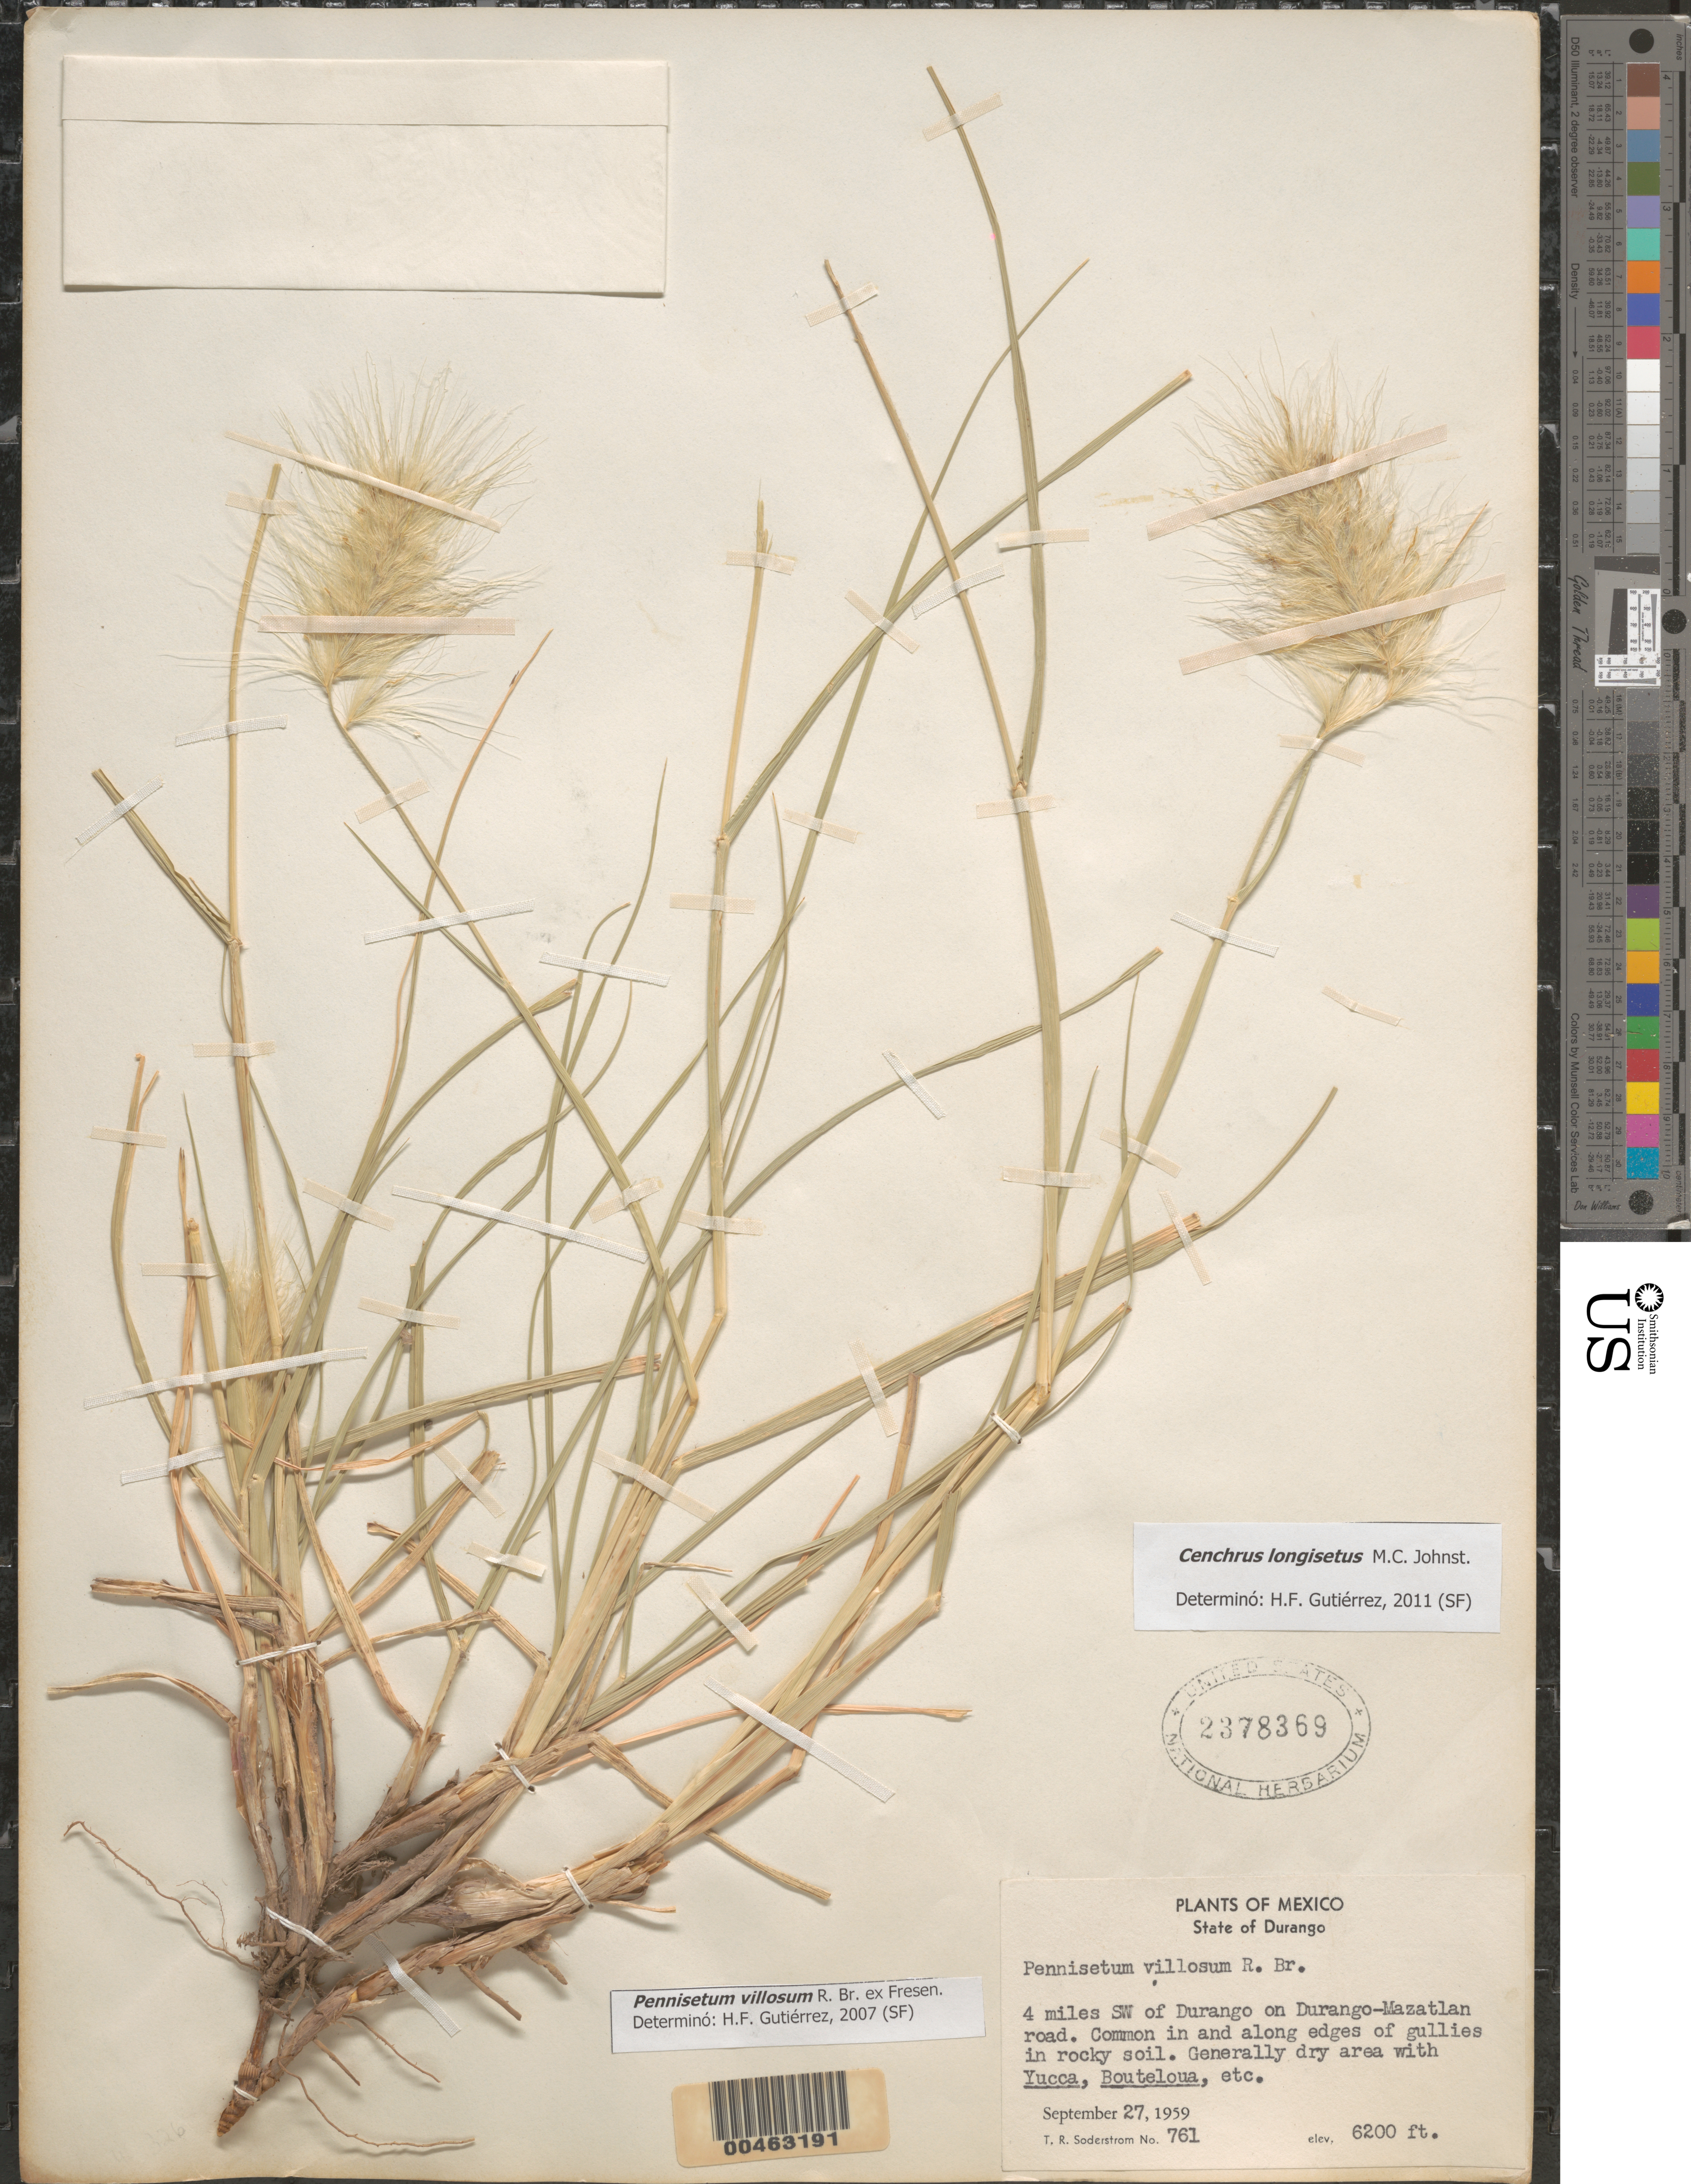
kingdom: Plantae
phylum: Tracheophyta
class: Liliopsida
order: Poales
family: Poaceae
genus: Cenchrus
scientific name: Cenchrus longisetus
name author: M.C. Johnst.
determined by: Gutiérrez, H. F.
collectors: T. R. Soderstrom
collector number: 761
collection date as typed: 27 Sep 1959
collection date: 1959-09-27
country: Mexico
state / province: Durango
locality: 4 mi SW of Durango on Durango - Mazatlan road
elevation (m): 1890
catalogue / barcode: US 2378369